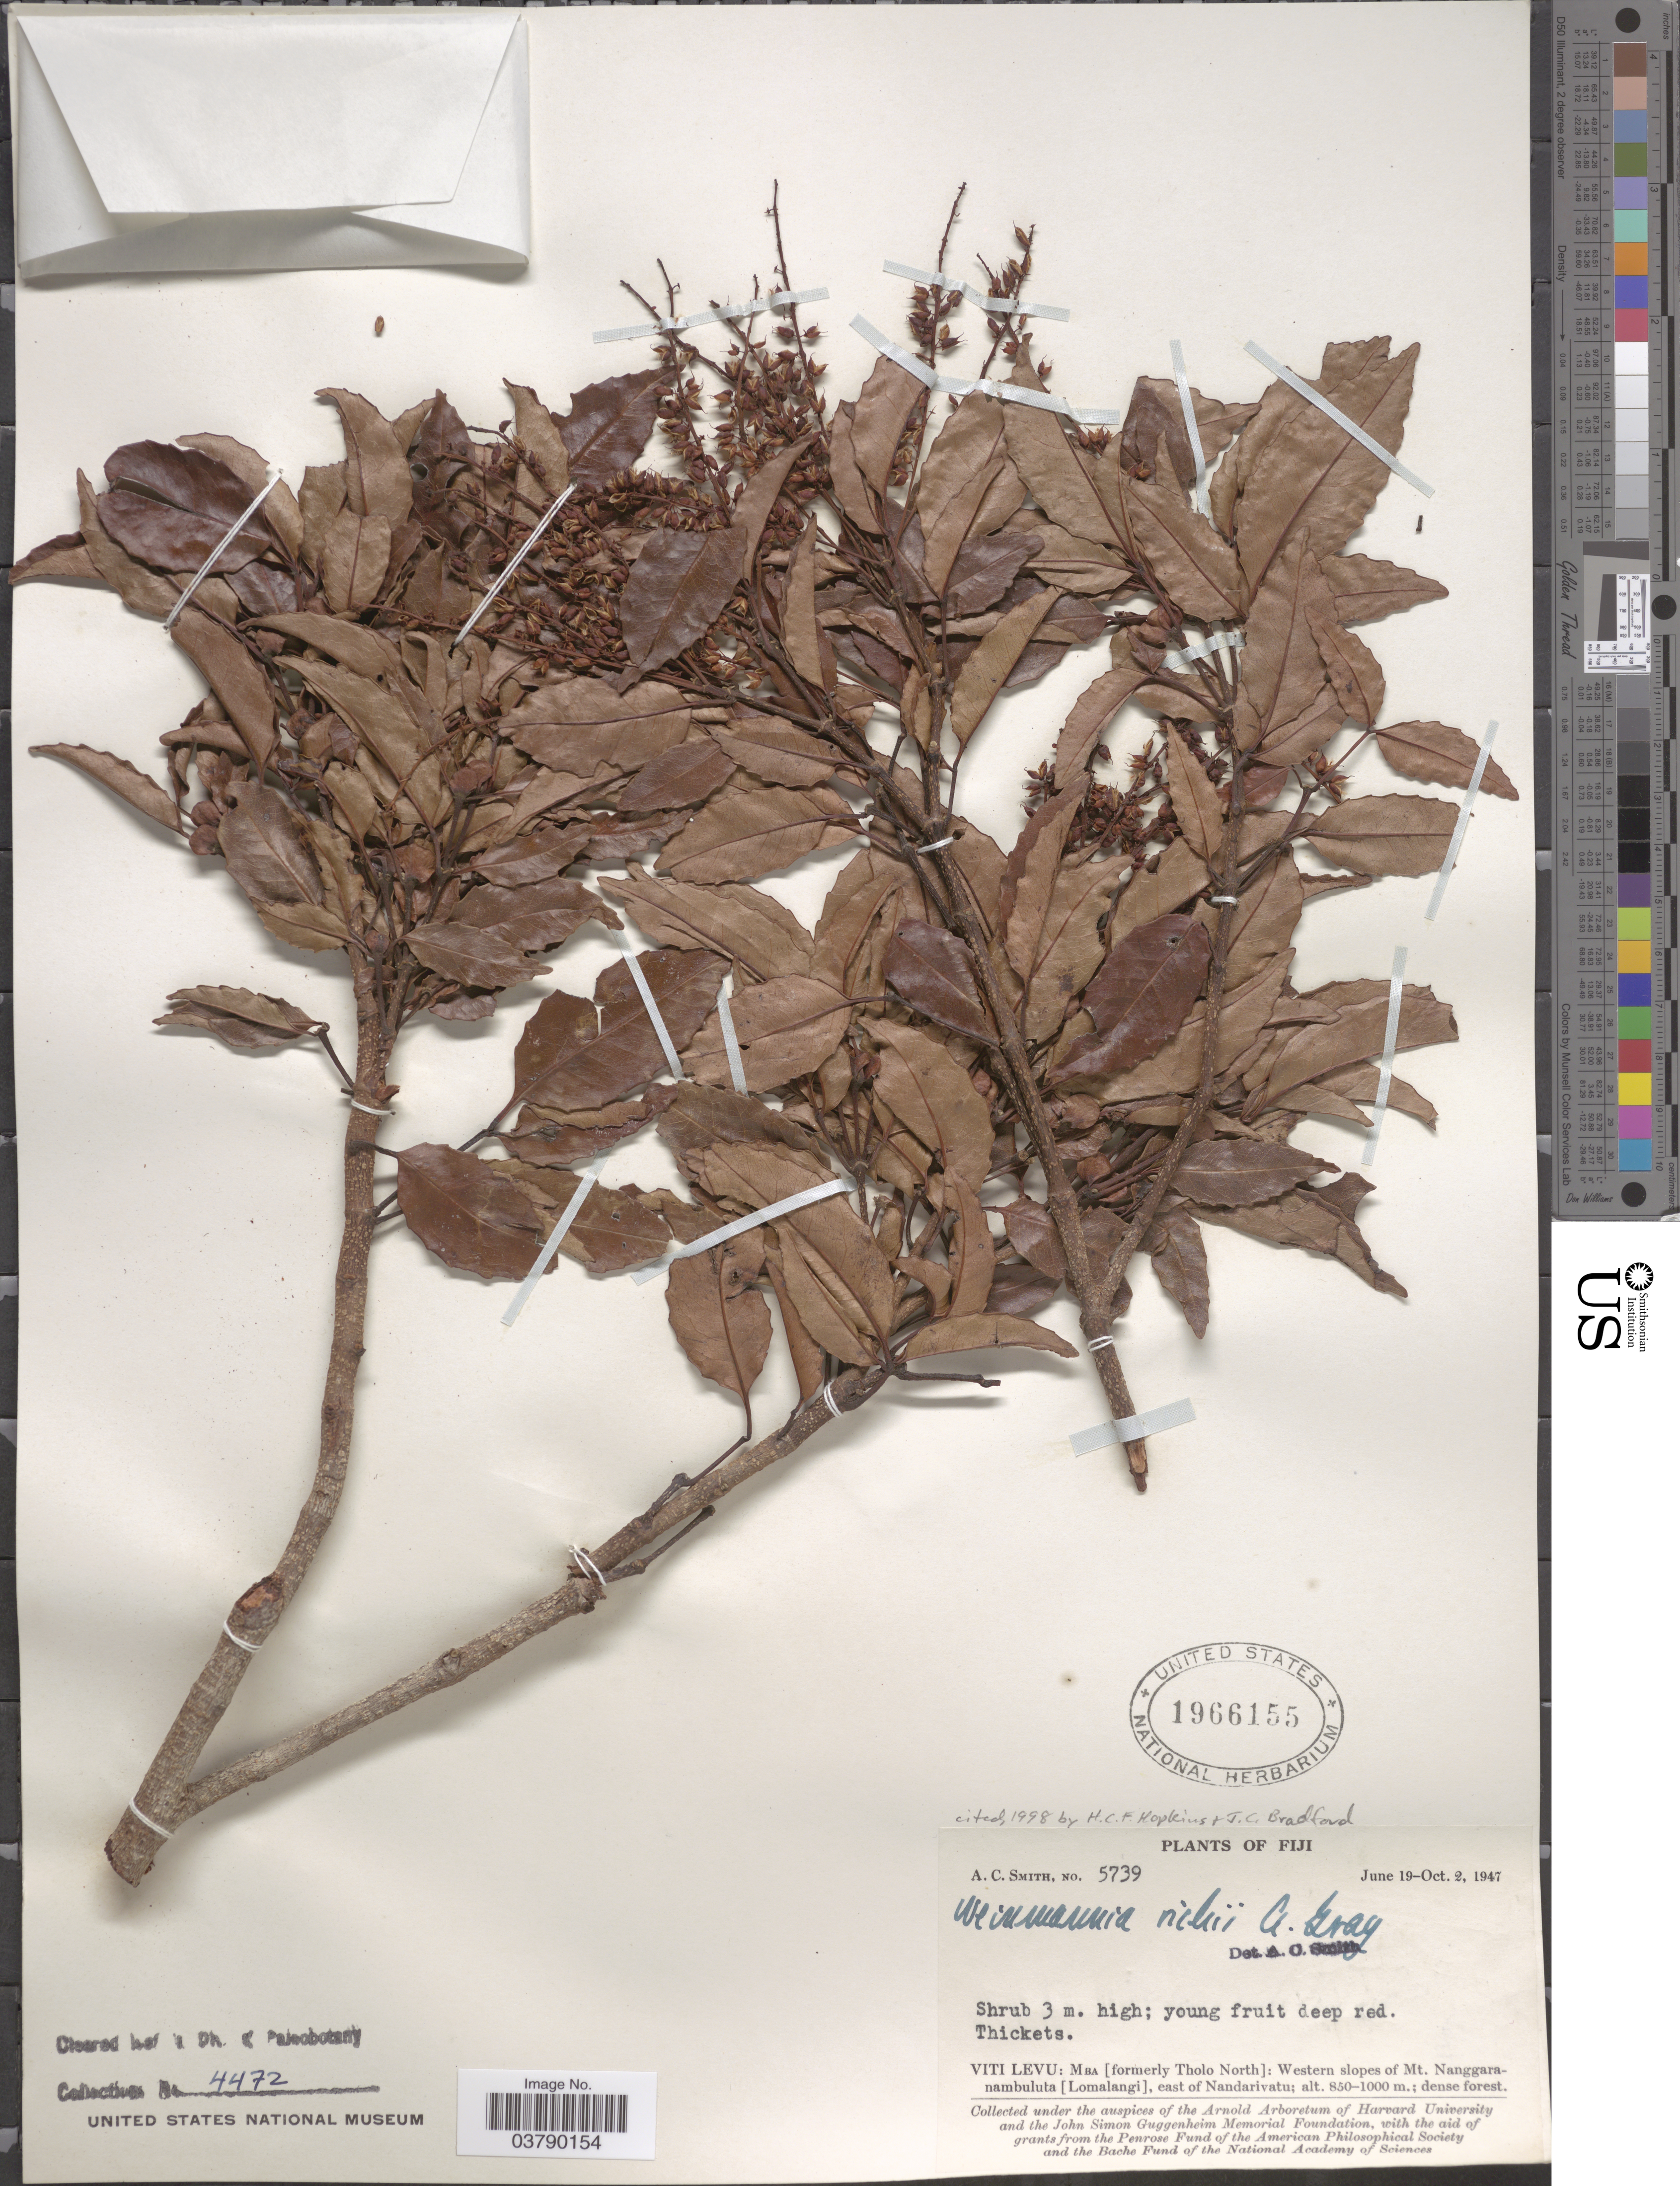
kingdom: Plantae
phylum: Tracheophyta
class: Magnoliopsida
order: Oxalidales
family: Cunoniaceae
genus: Pterophylla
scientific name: Pterophylla richii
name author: (A. Gray) Pillon & H.C. Hopkins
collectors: A. C. Smith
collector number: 5739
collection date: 1947-06-19/1947-10-02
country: Fiji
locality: Viti Levu: Mba [formerly Tholo North]: Western slope of Mt. Nanggaranambuluta [Lomalangi], east of Nandarivatu.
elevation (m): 850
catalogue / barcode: US 1966155